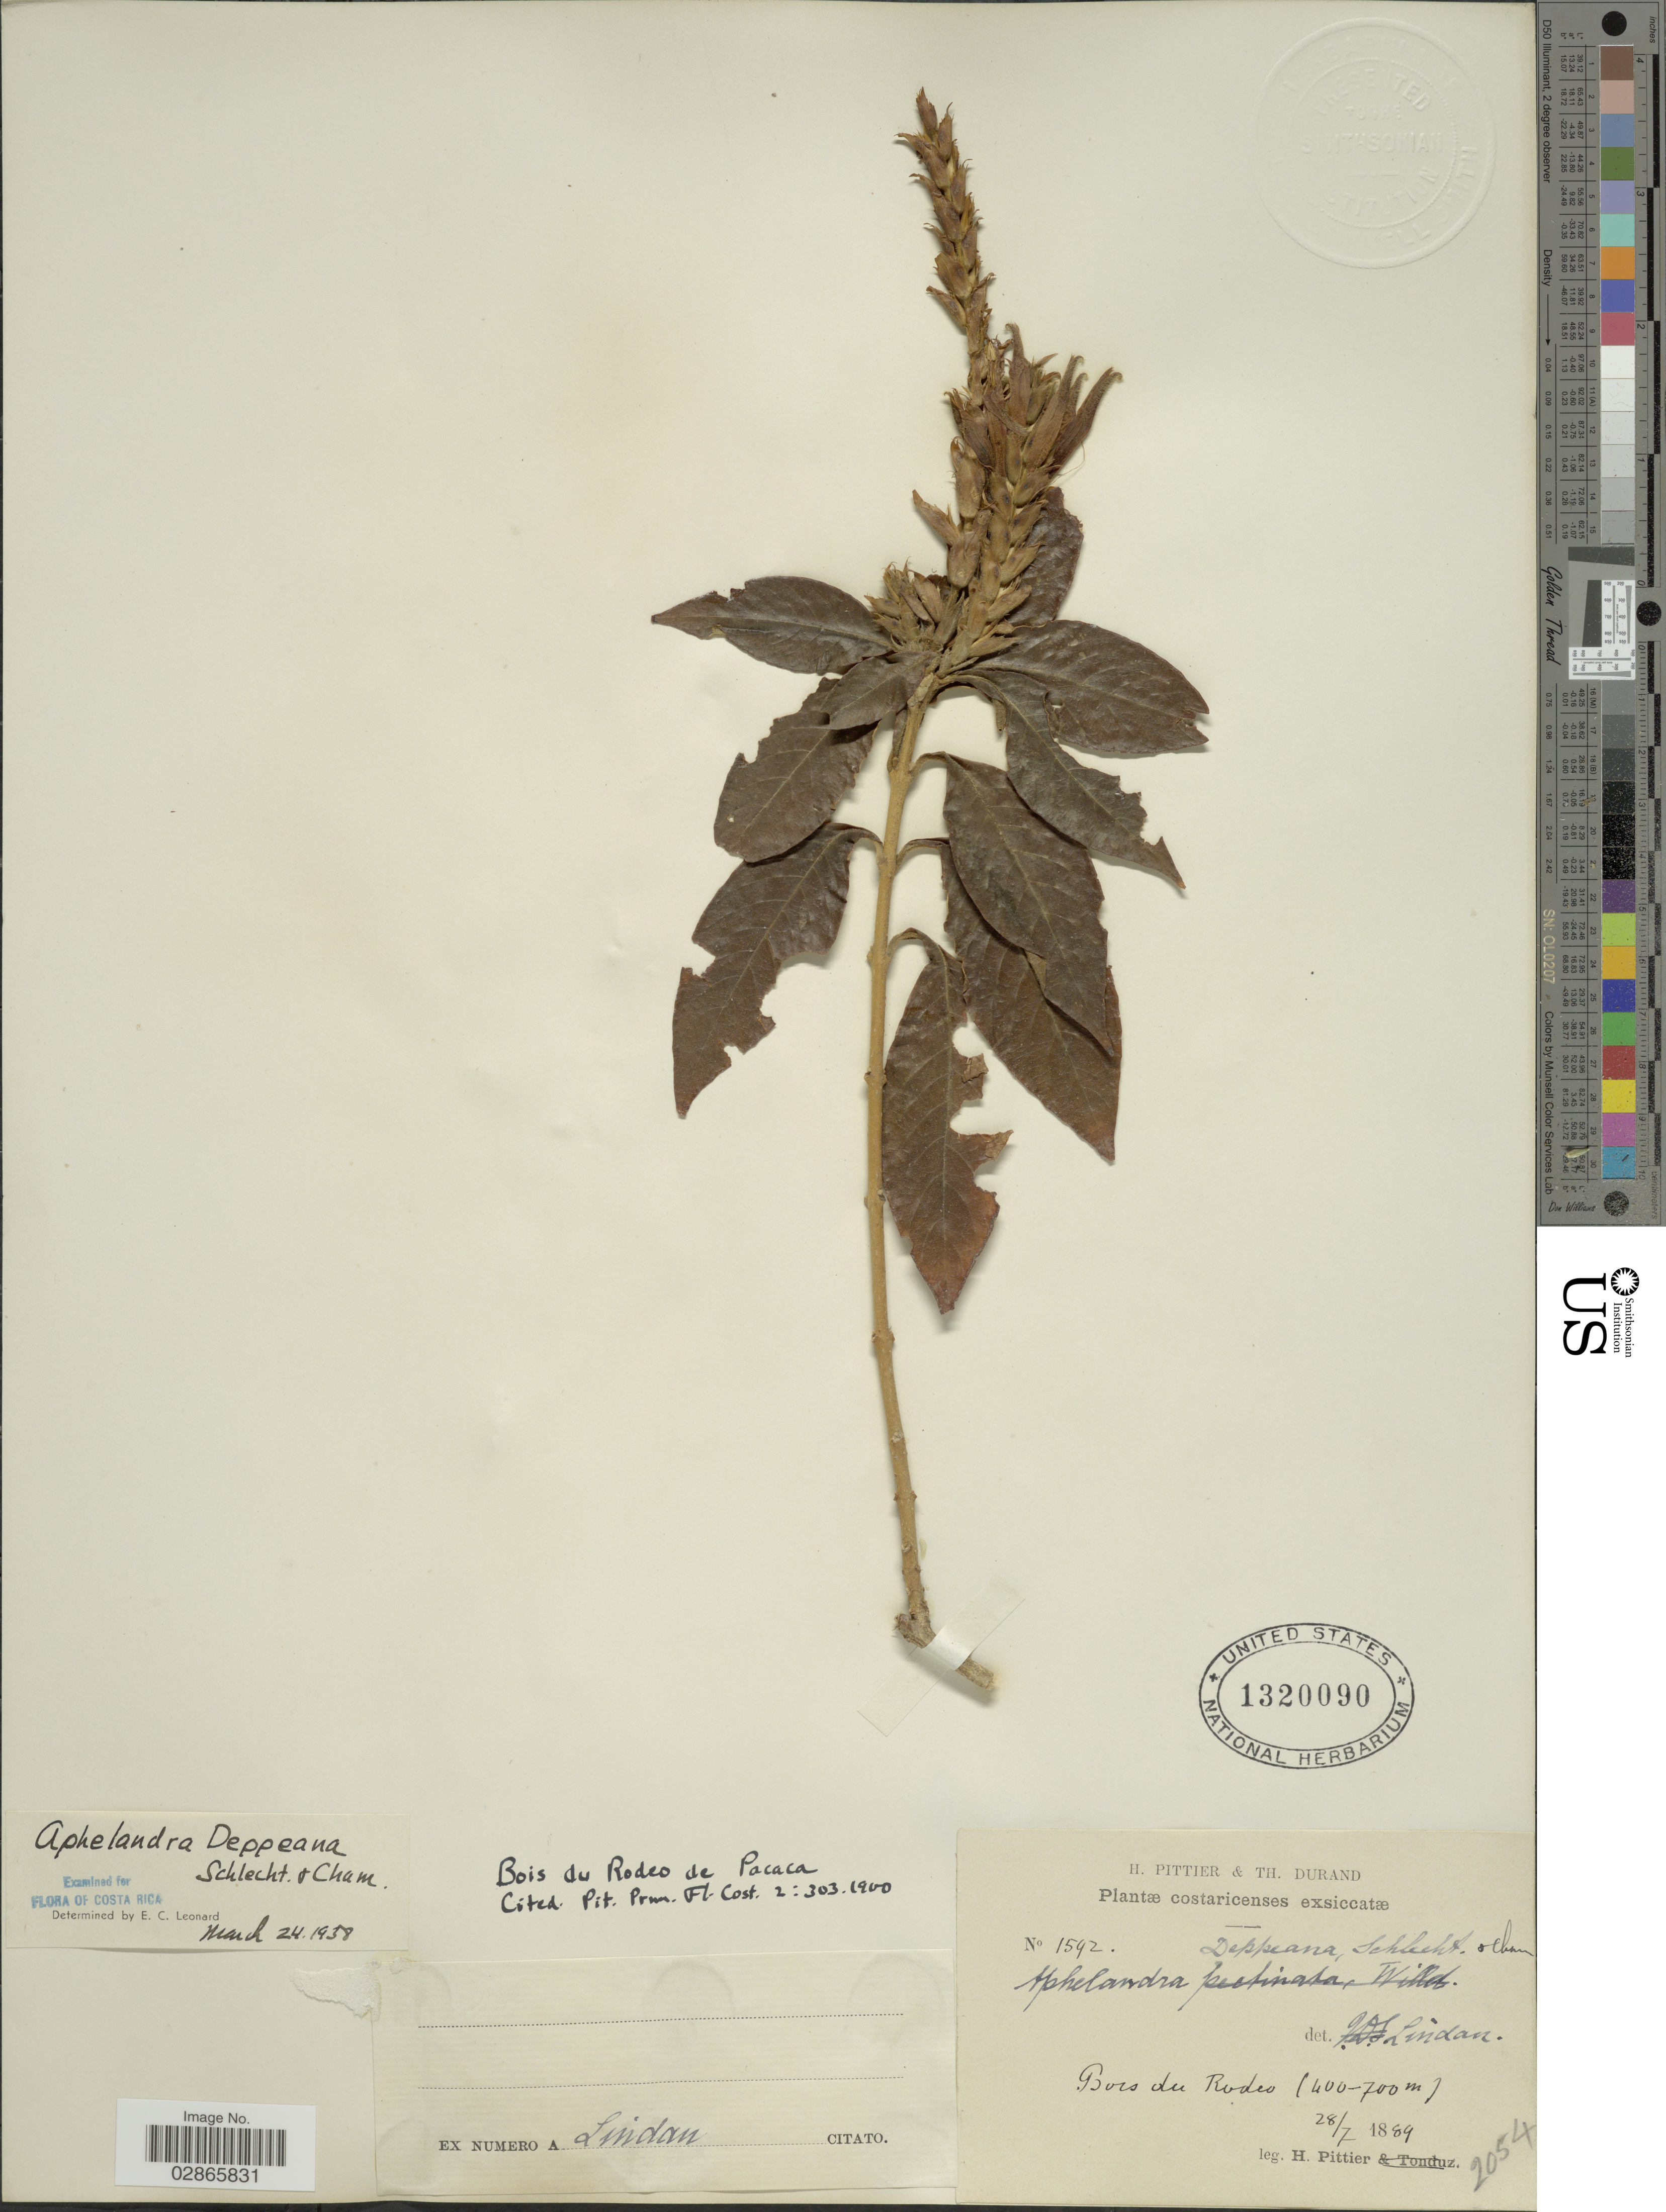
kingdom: Plantae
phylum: Tracheophyta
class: Magnoliopsida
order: Lamiales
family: Acanthaceae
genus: Aphelandra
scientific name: Aphelandra deppeana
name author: Schltdl. & Cham.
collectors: H. F. Pittier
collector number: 1592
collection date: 1889-07-28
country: Costa Rica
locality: Costaricenses. Bords du Rodeo.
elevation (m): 400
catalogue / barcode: US 1320090